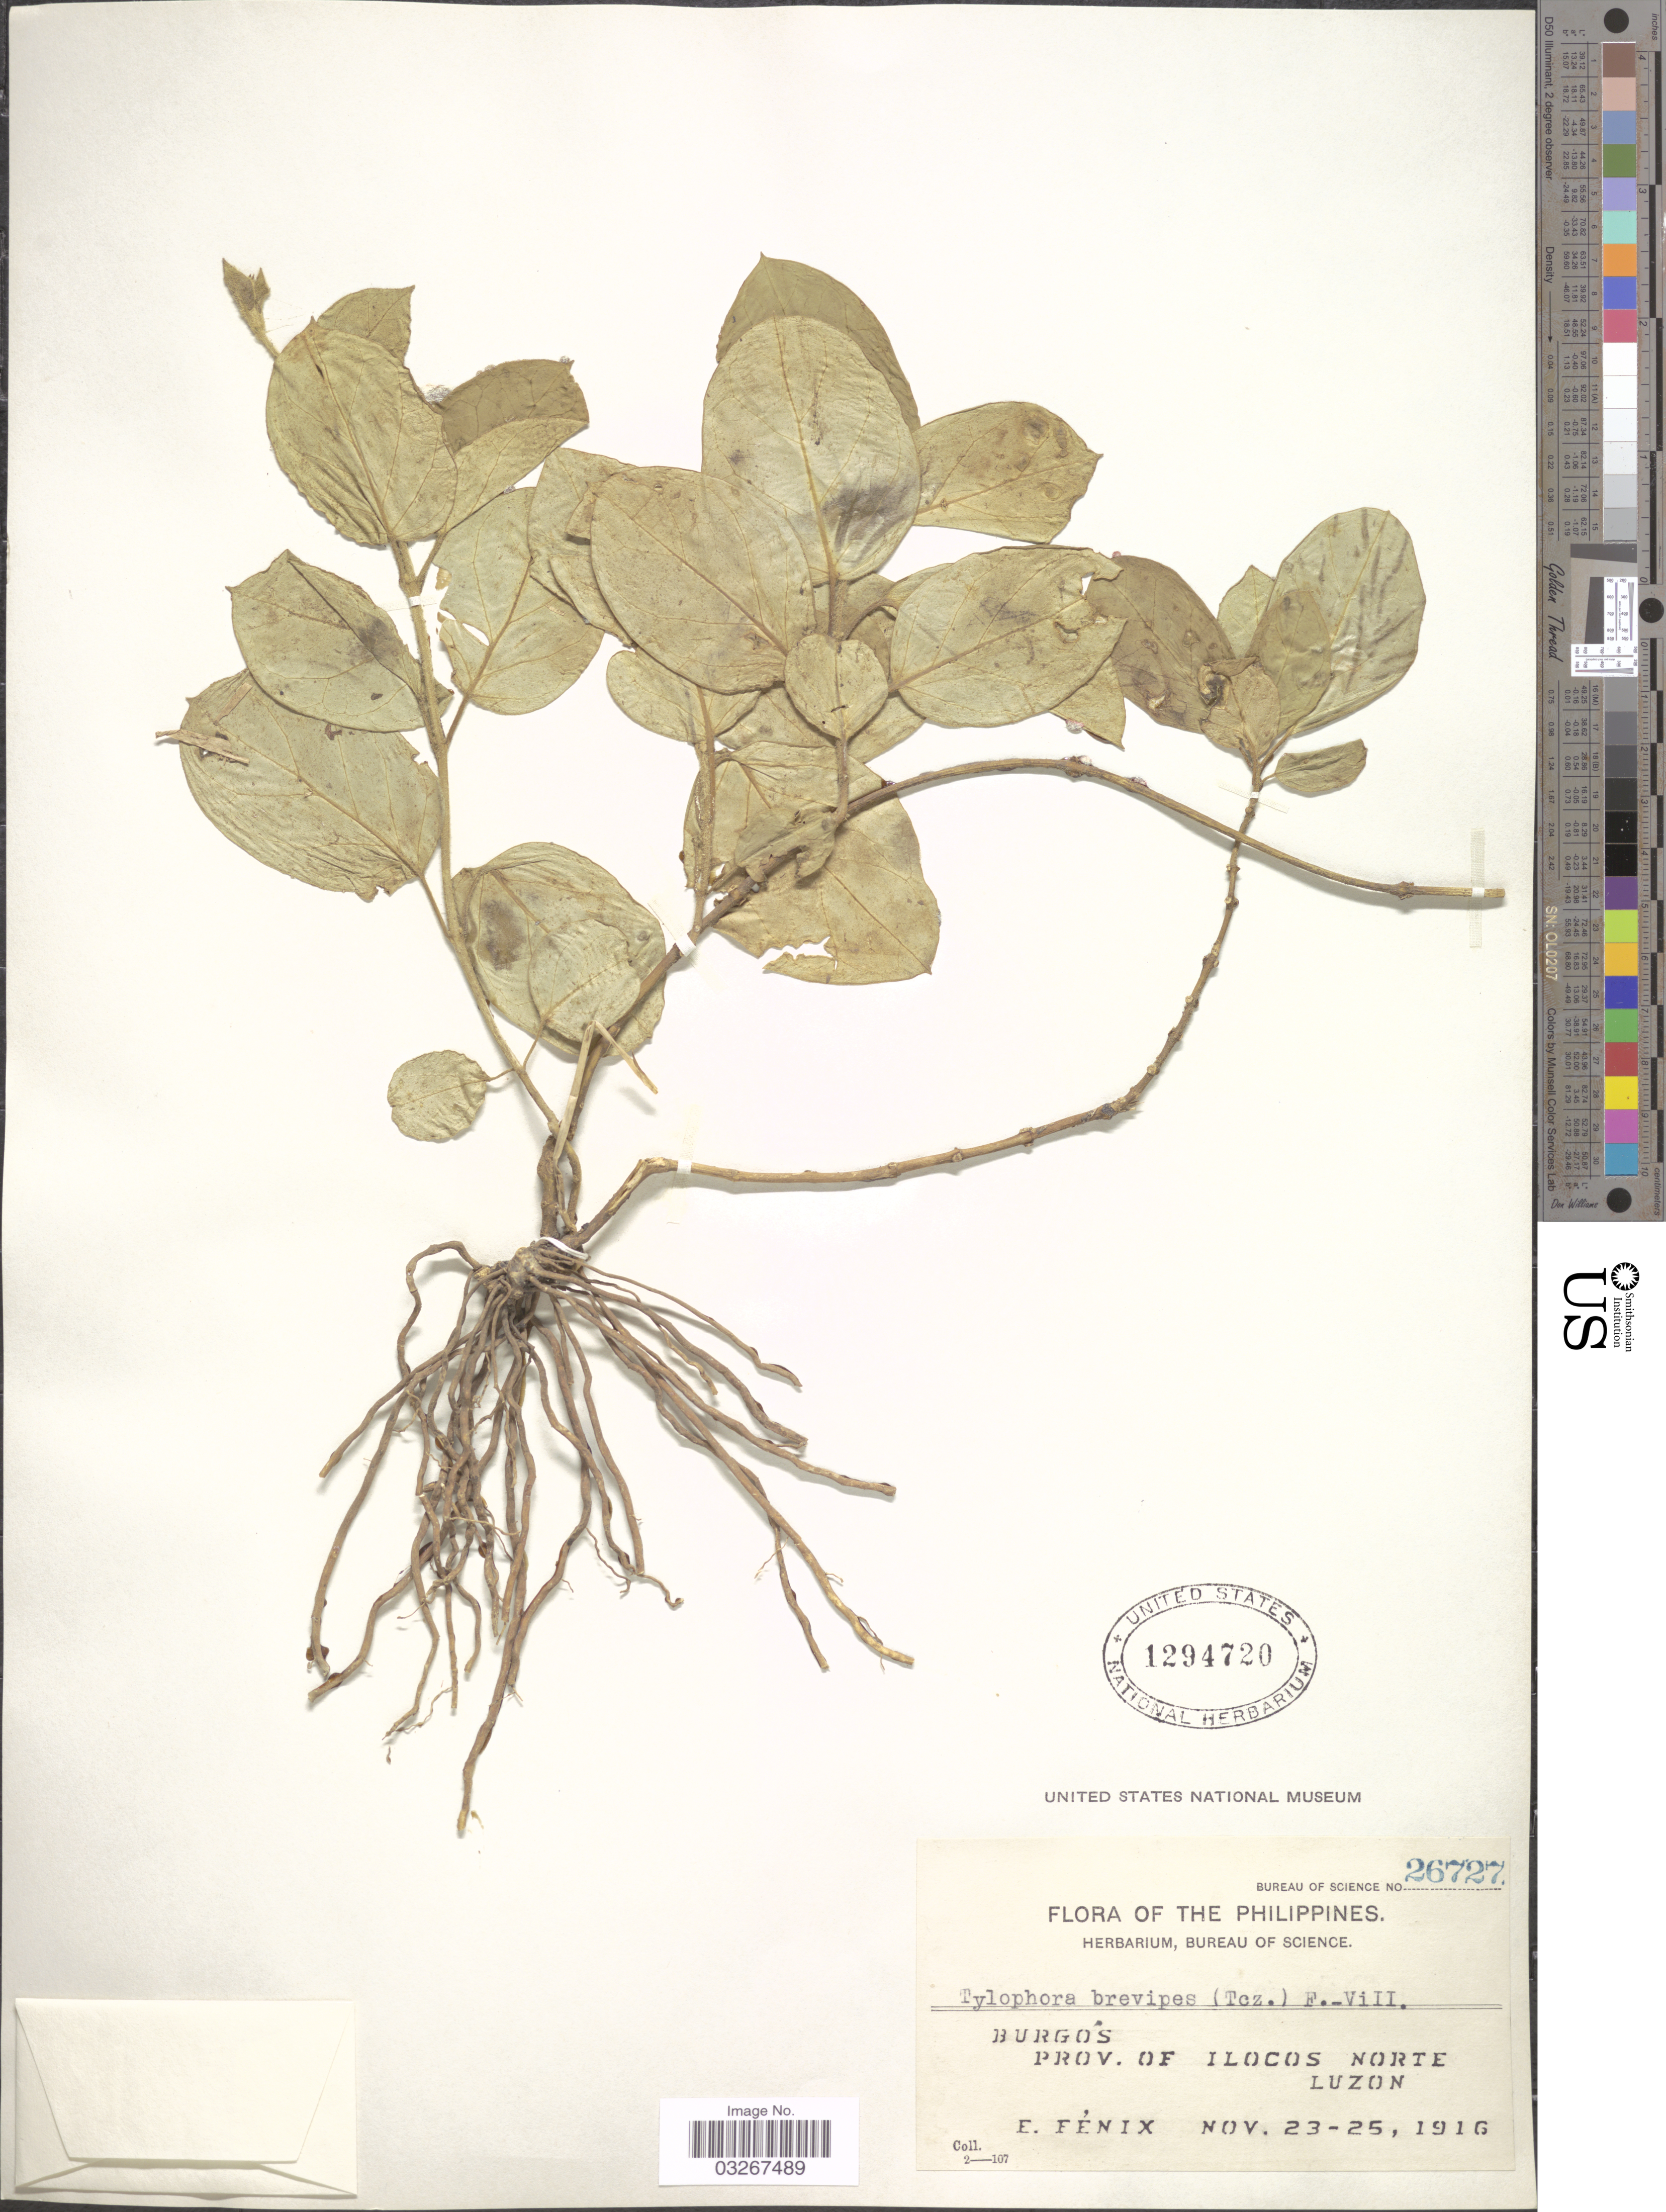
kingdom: Plantae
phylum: Tracheophyta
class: Magnoliopsida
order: Gentianales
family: Apocynaceae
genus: Tylophora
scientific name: Tylophora brevipes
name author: (Turcz.) Fern.-Vill.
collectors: E. Fénix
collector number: Bureau of Science 26727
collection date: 1916-11-23/1916-11-25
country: Philippines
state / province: Ilocos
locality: Burgos, Prov. of Ilocos Norte, Luzon.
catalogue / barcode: US 1294720